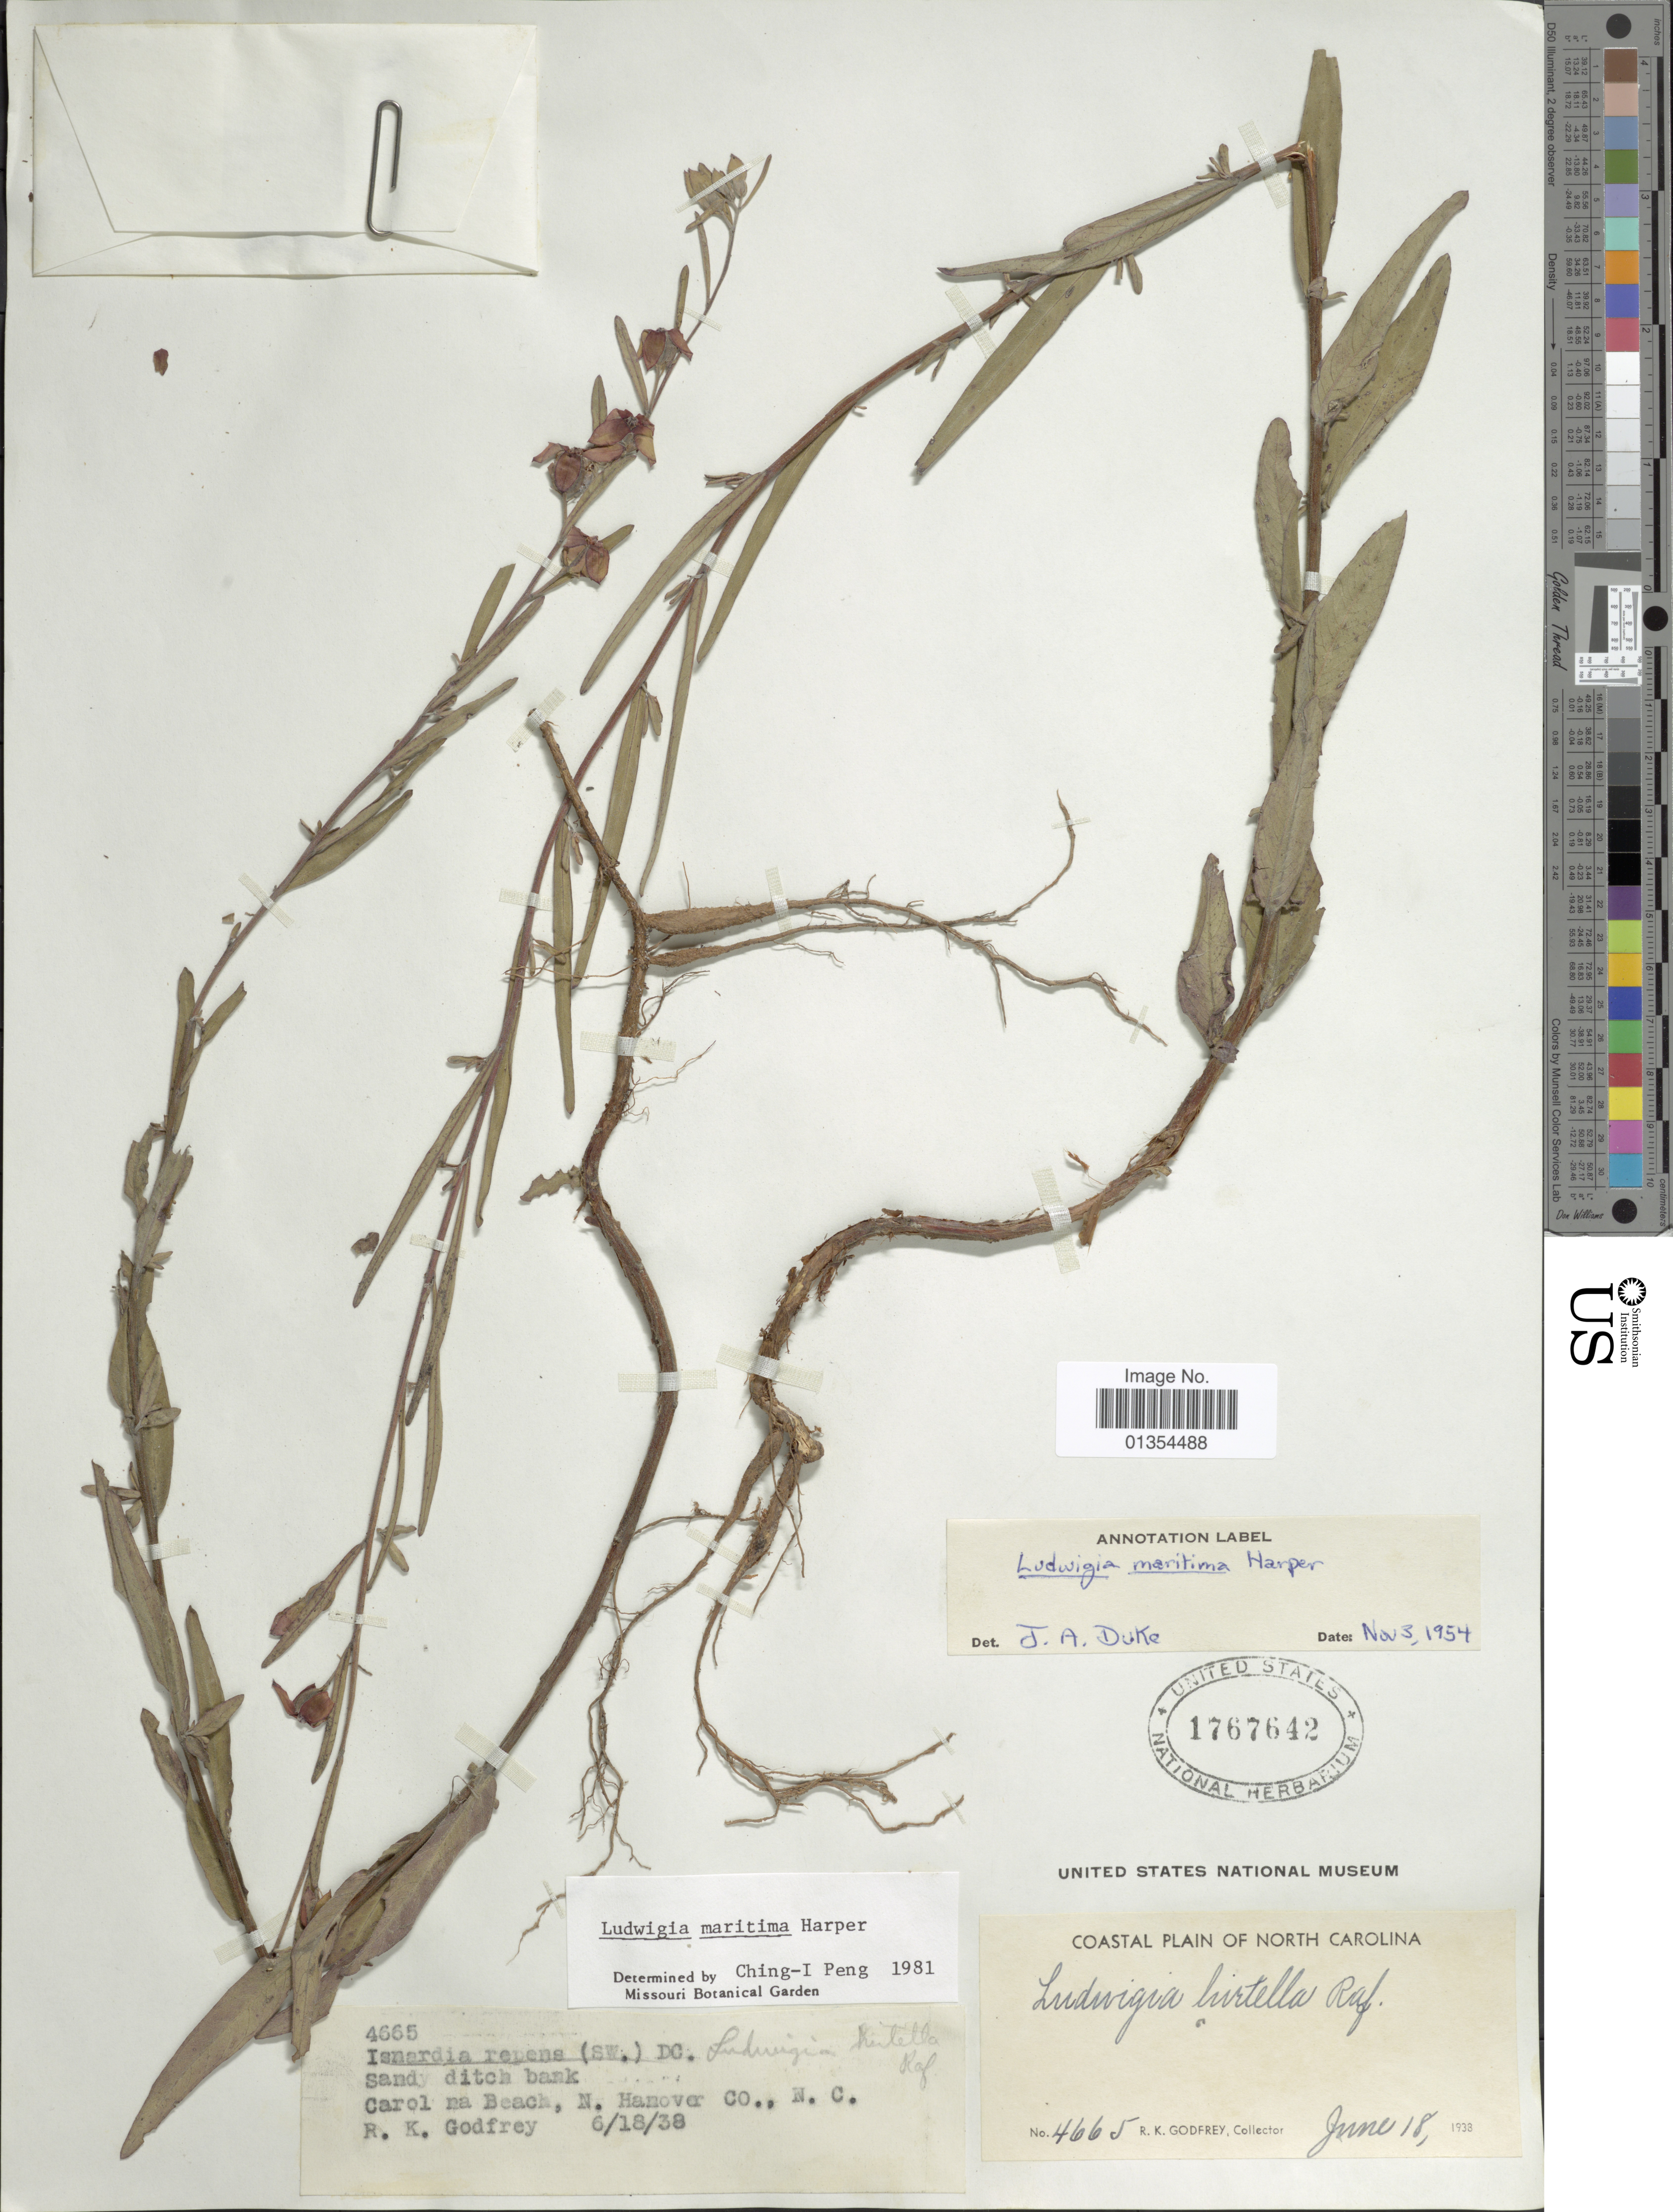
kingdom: Plantae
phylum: Tracheophyta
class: Magnoliopsida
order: Myrtales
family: Onagraceae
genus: Ludwigia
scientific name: Ludwigia maritima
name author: R.M. Harper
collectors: R. K. Godfrey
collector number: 4665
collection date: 1938-06-18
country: United States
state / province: North Carolina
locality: Coastal Plain of North Carolina, Carolina Beach, N. Hanover Co.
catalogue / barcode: US 1767642